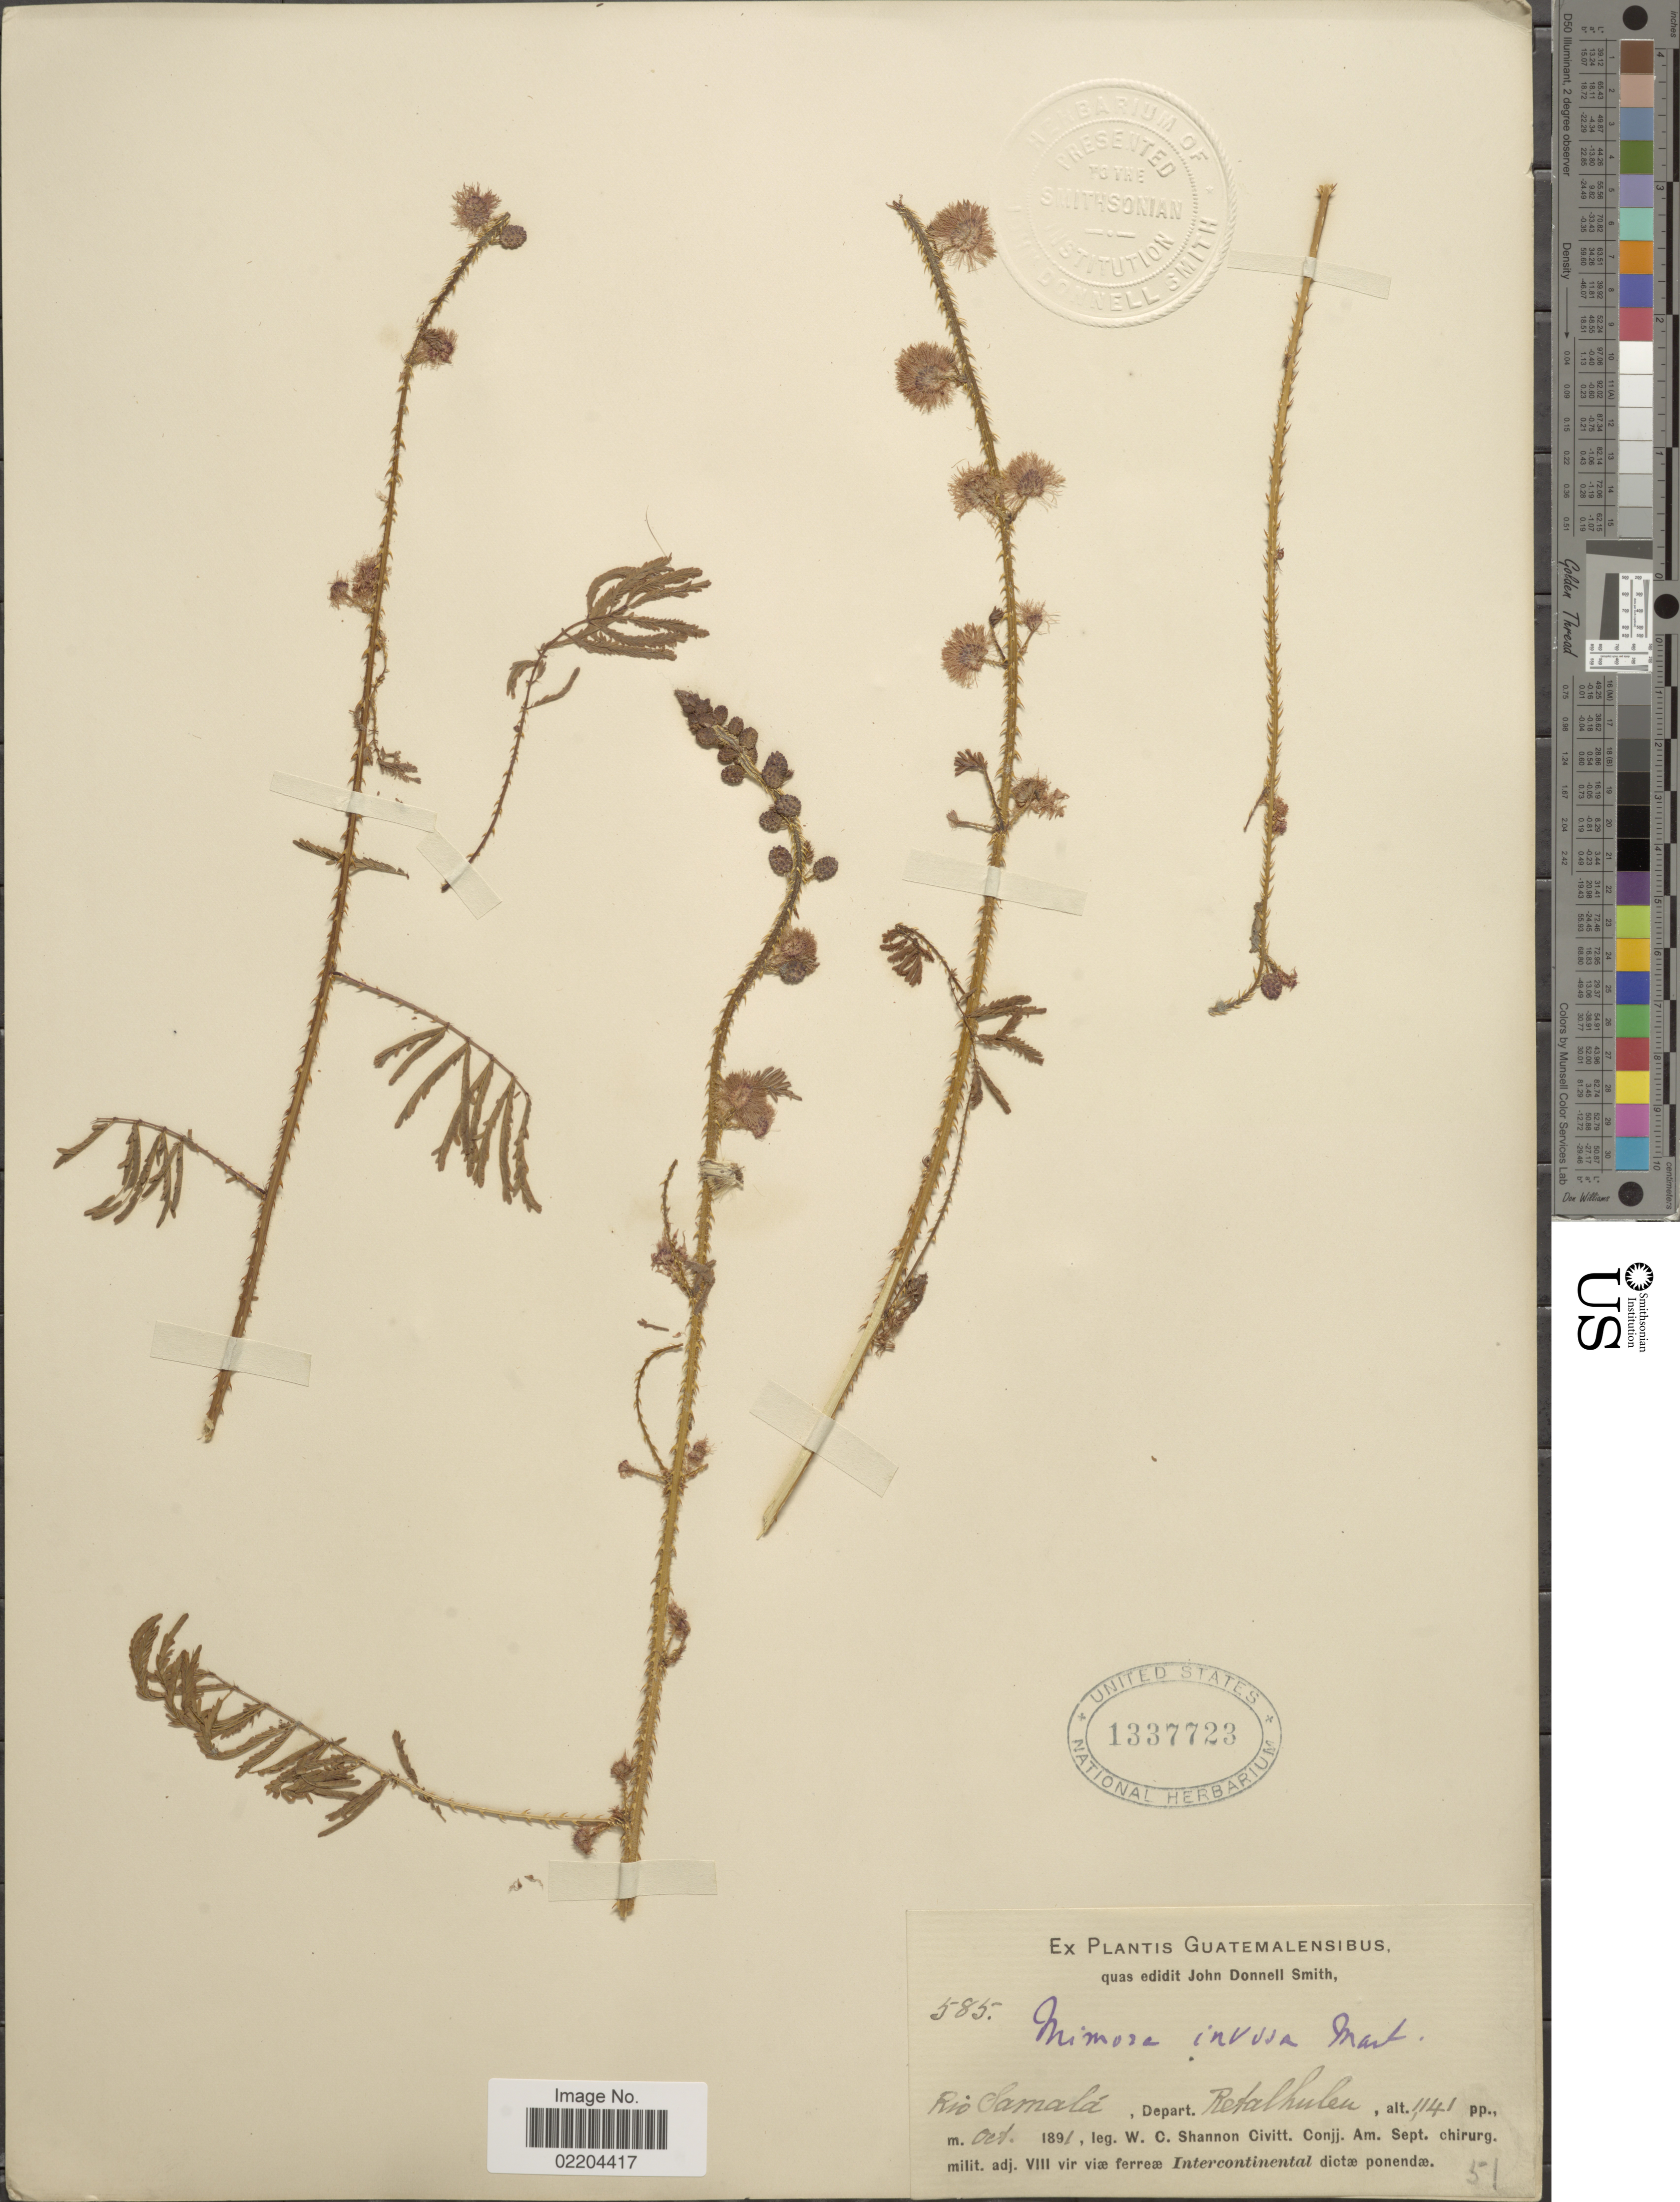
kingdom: Plantae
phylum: Tracheophyta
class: Magnoliopsida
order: Fabales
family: Fabaceae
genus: Mimosa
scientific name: Mimosa invisa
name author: Mart. ex Colla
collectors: W. C. Shannon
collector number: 585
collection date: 1891-10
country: Guatemala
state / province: Retalhuleu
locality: Rio Samala, Depart Retalhuleu.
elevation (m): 348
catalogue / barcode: US 1337723